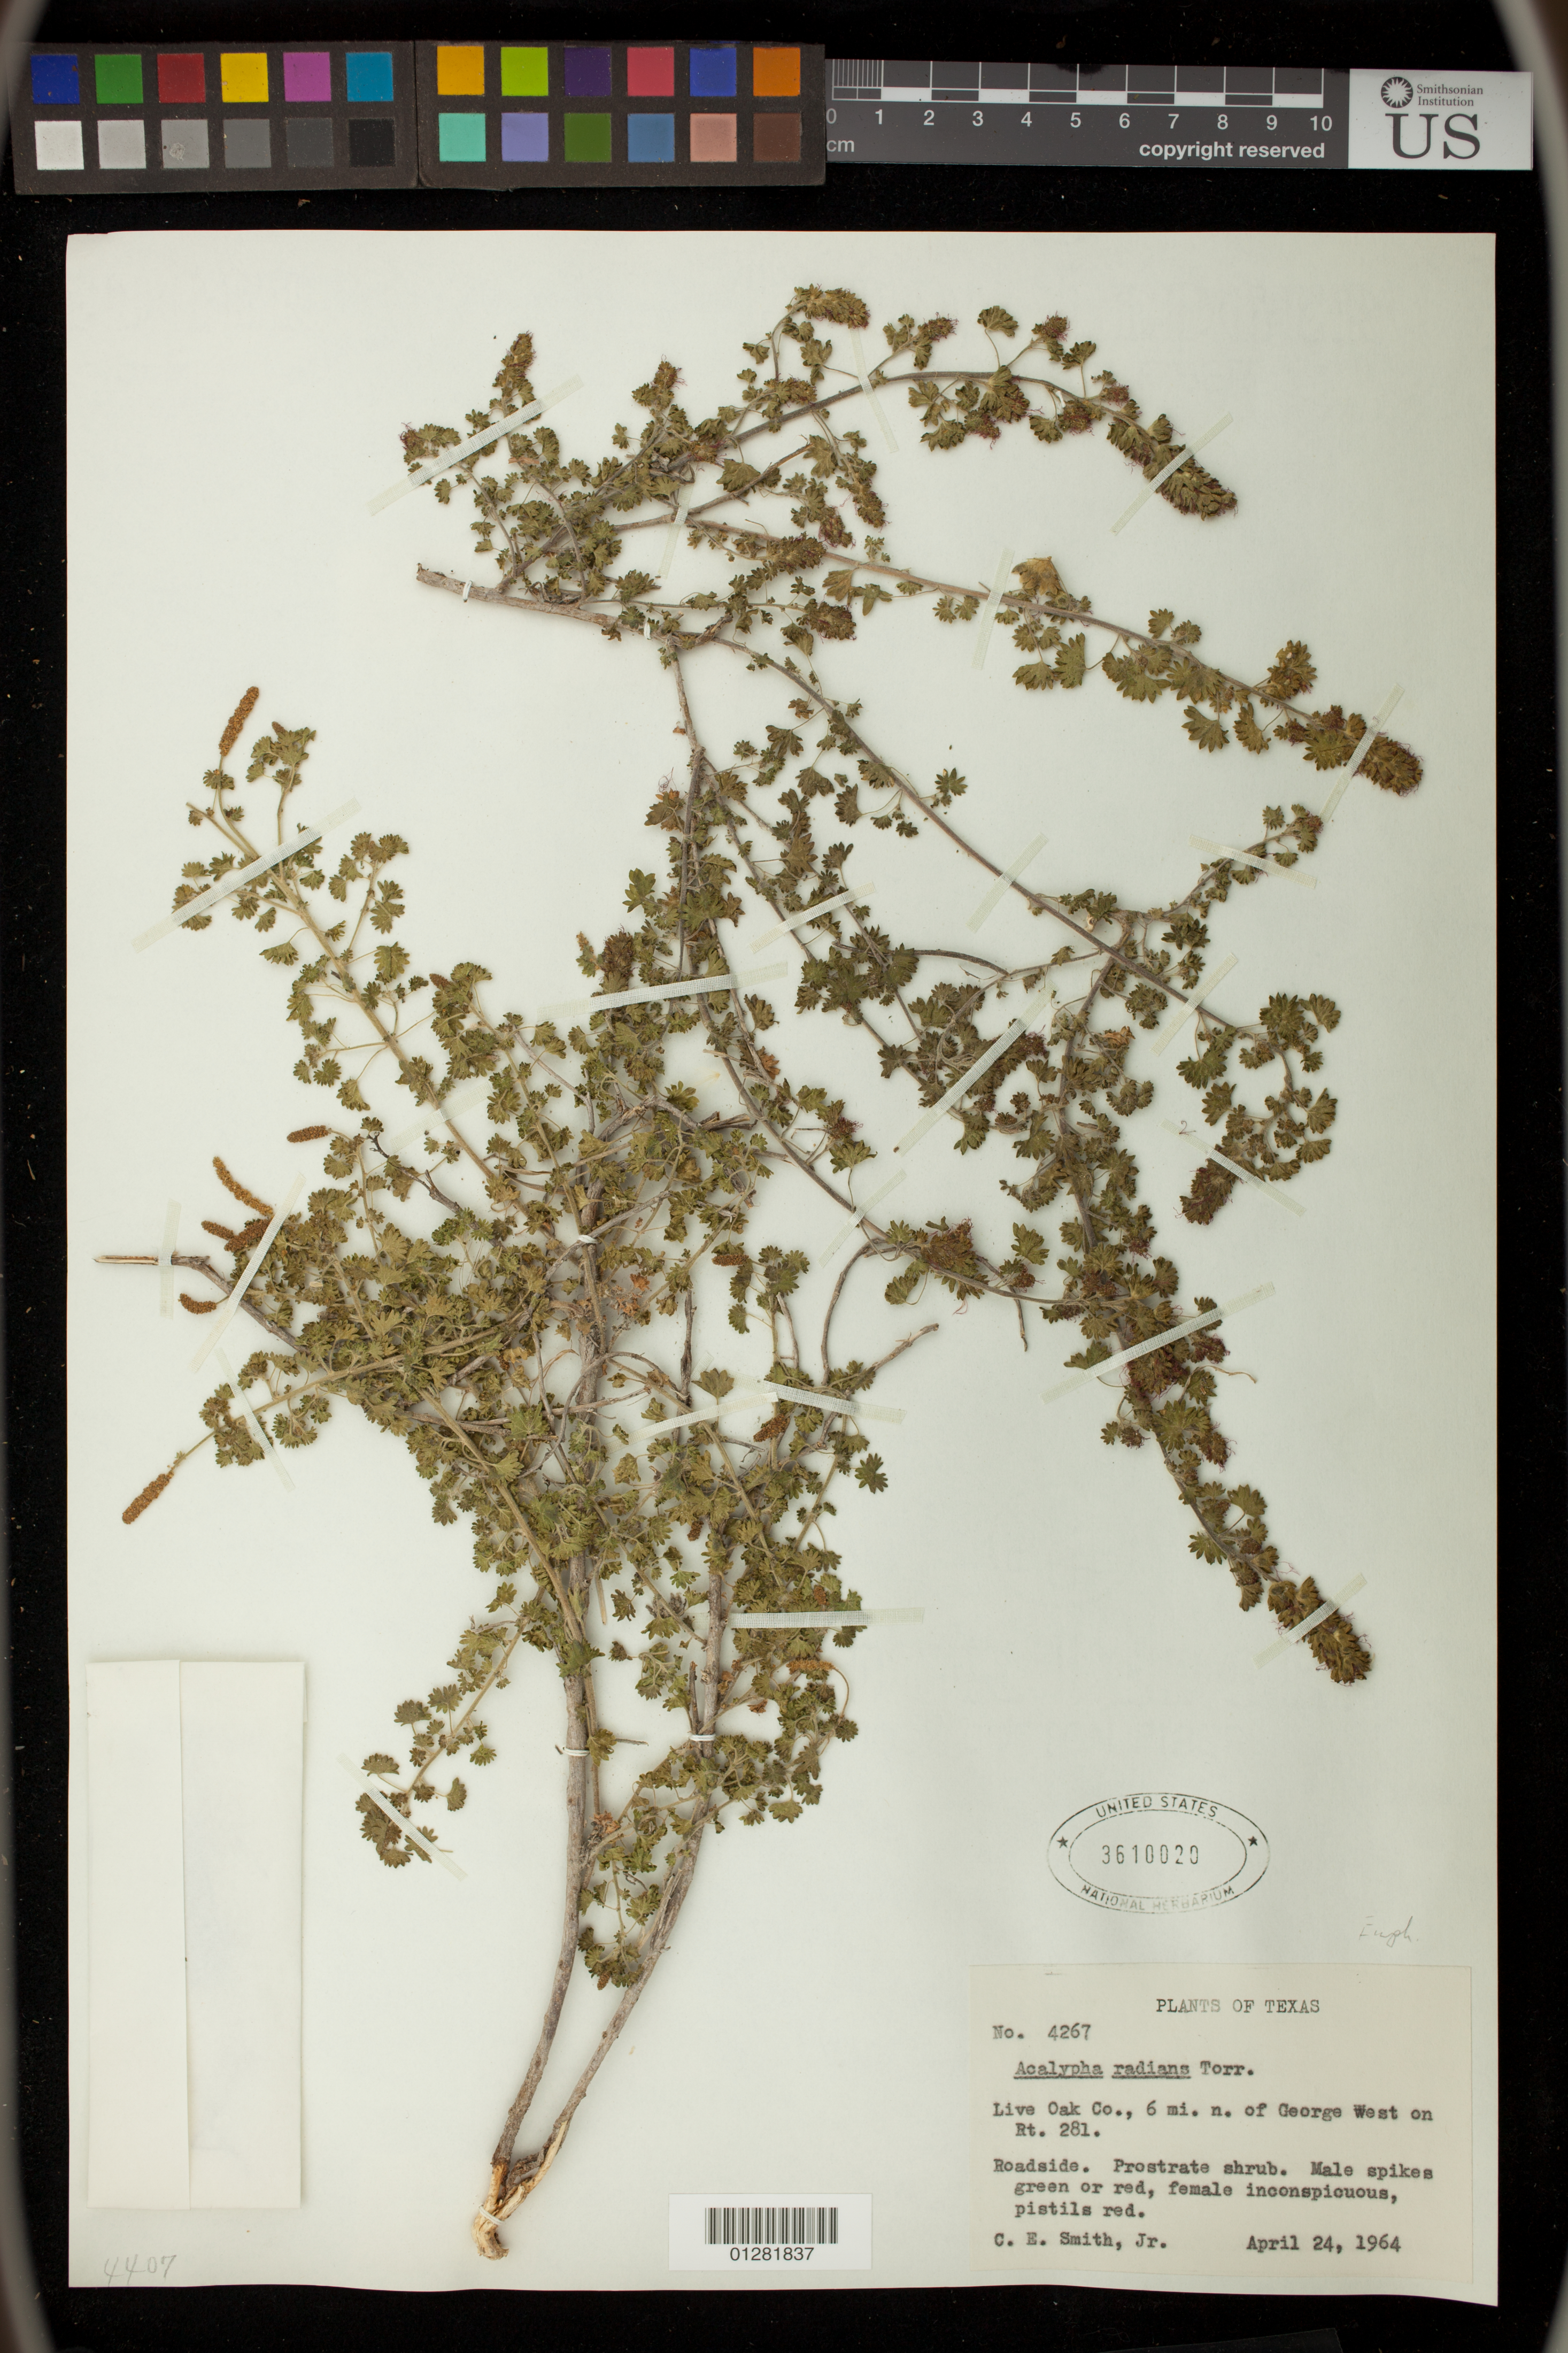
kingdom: Plantae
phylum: Tracheophyta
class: Magnoliopsida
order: Malpighiales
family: Euphorbiaceae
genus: Acalypha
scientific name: Acalypha radians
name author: Torr.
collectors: C. E. Smith Jr.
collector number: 4267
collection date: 1964-04-24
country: United States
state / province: Texas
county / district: Live Oak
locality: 6 mi. n. of George west on Rt. 281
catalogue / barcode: US 3610020